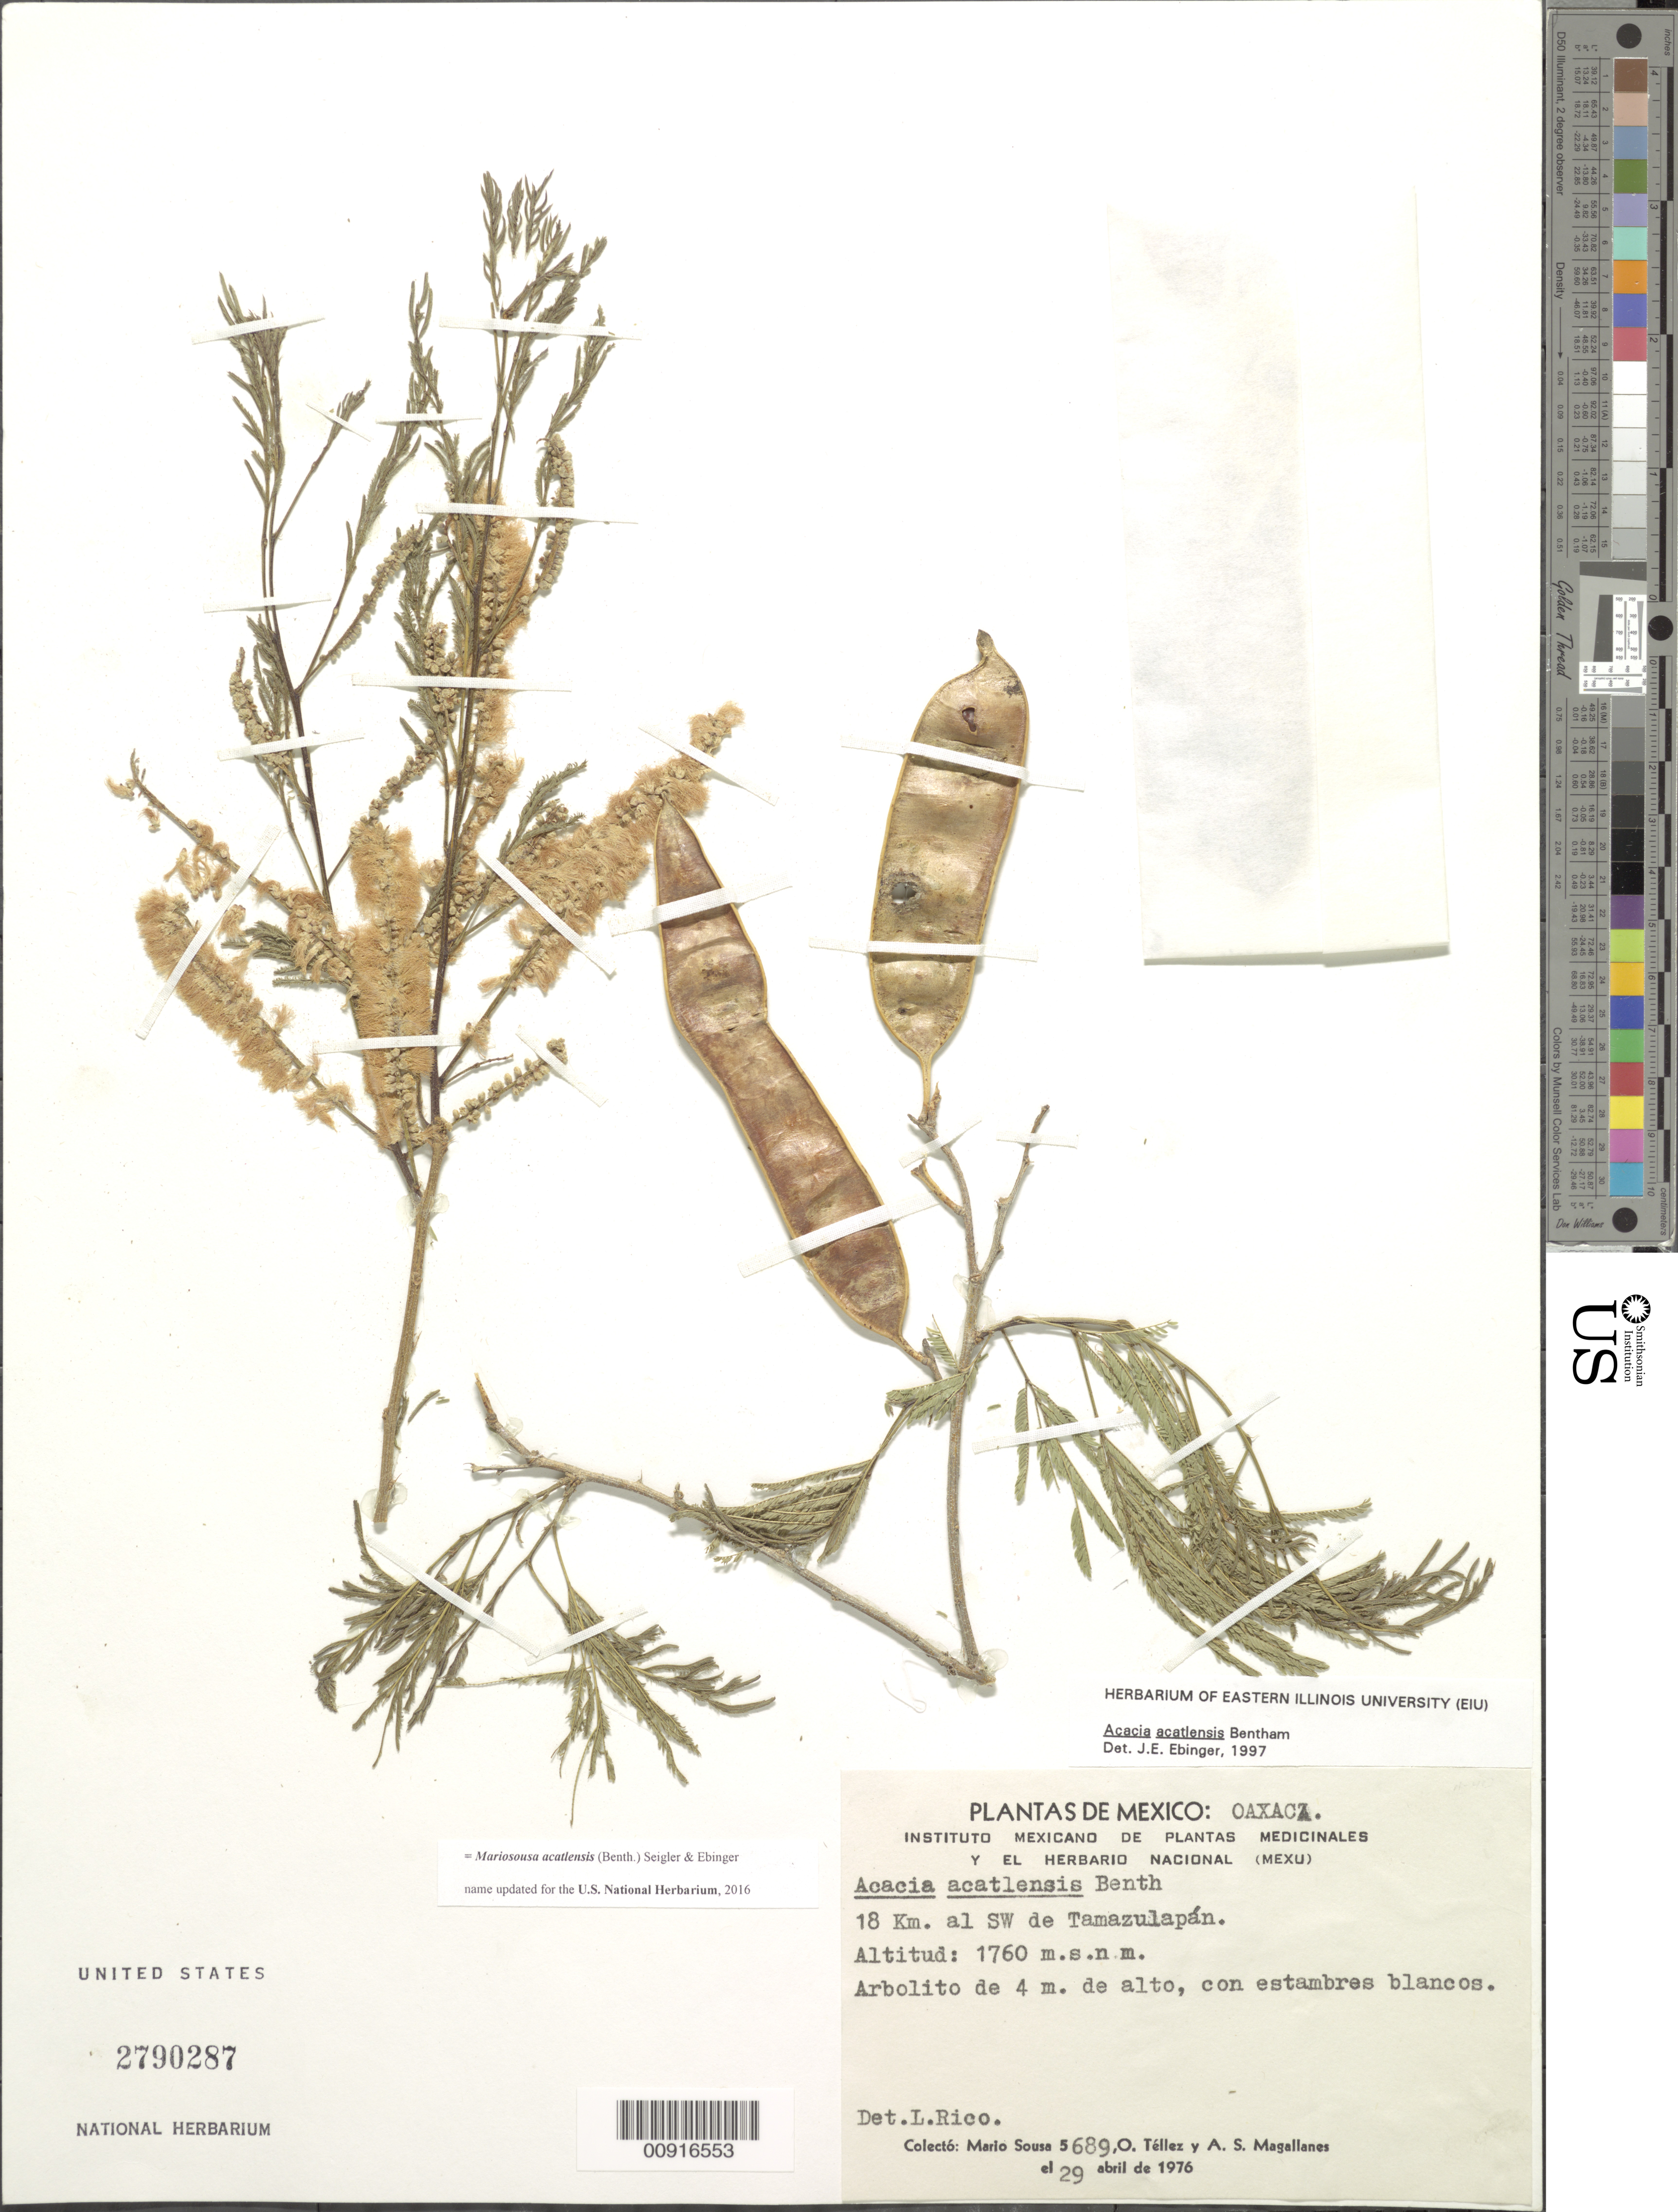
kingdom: Plantae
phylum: Tracheophyta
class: Magnoliopsida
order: Fabales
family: Fabaceae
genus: Mariosousa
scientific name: Mariosousa acatlensis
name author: (Benth.) Seigler & Ebinger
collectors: M. Sousa S., O. Téllez V. & A. Magallanes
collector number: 5689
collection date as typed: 29 Apr 1976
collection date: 1976-04-29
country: Mexico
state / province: Oaxaca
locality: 18 km. al SW de Tmazulapán.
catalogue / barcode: US 2790287